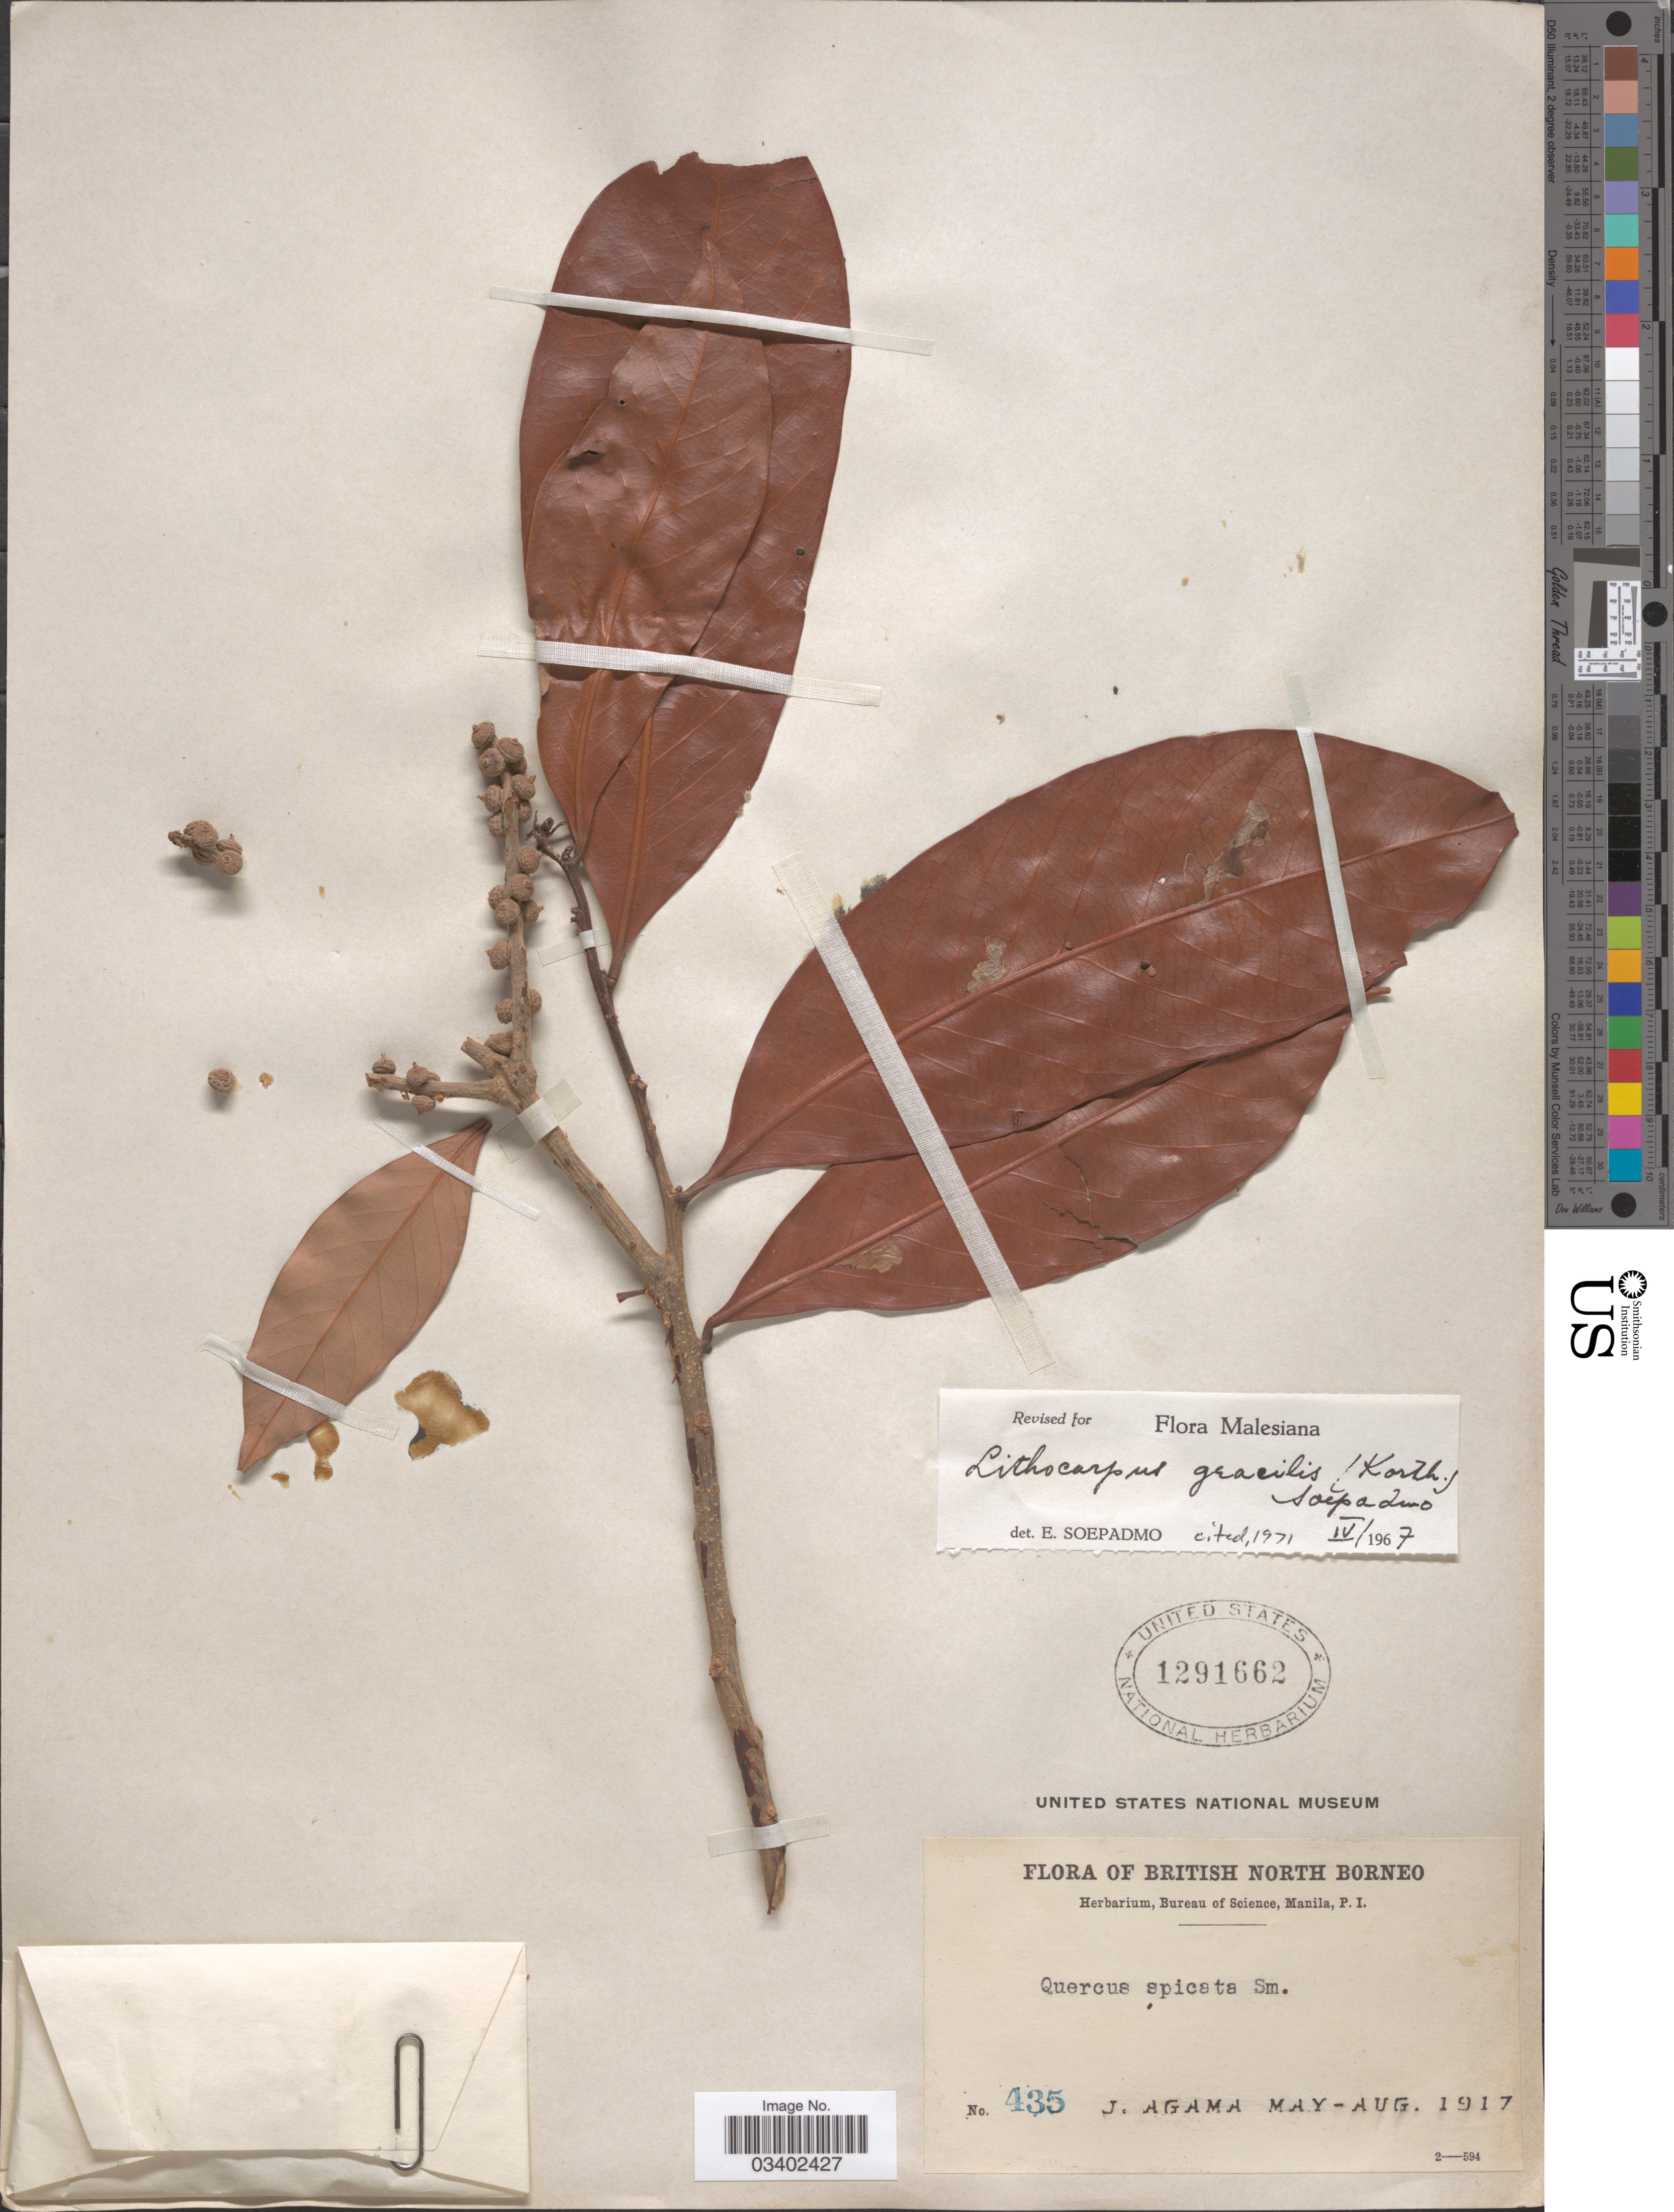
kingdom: Plantae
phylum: Tracheophyta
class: Magnoliopsida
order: Fagales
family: Fagaceae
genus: Lithocarpus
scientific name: Lithocarpus gracilis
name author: (Korth.) Soepadmo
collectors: J. Agama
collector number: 435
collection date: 1917-05/1917-08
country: Malaysia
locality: British North Borneo.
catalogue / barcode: US 1291662